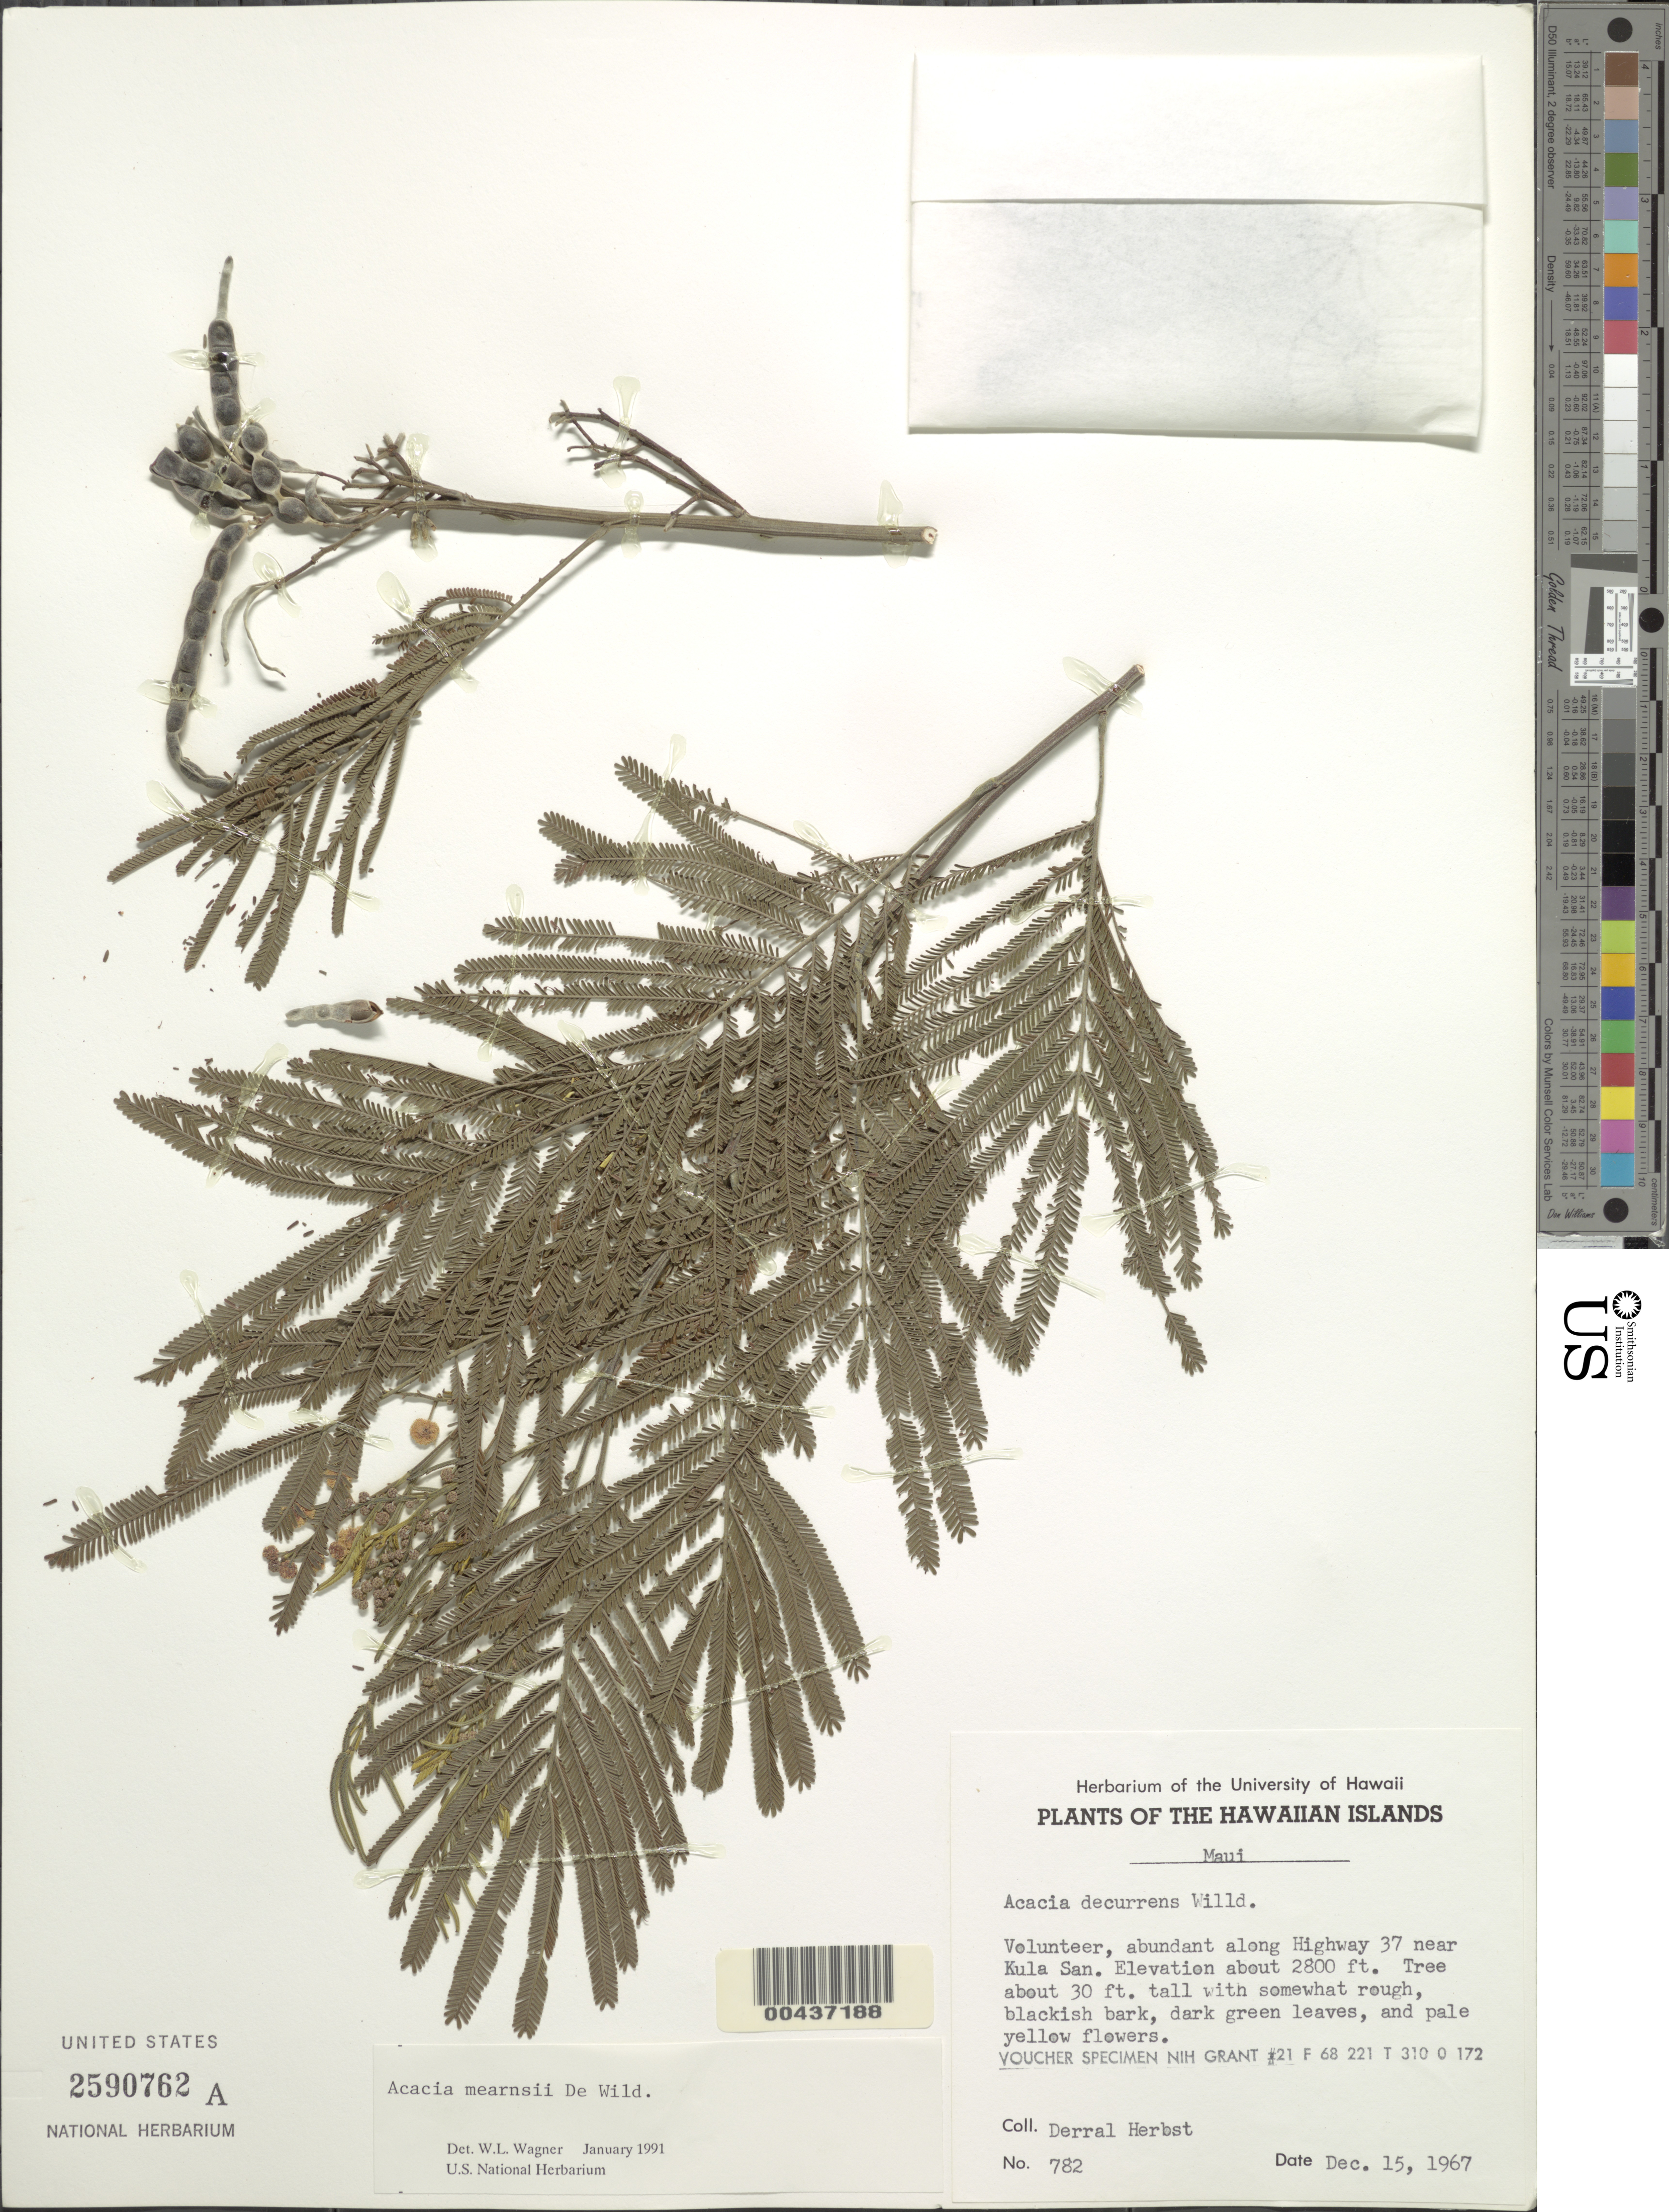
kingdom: Plantae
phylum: Tracheophyta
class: Magnoliopsida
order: Fabales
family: Fabaceae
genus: Acacia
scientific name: Acacia mearnsii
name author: De Wild.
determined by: Wagner, W. L., (BOT), Smithsonian Institution - National Museum of Natural History (UNITED STATES)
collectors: D. R. Herbst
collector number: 782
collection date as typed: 15 Dec 1967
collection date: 1967-12-15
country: United States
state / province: Hawaii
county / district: Maui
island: Maui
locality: Abundant along Highway 37 near Kula San.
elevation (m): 853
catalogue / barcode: US 2590762A